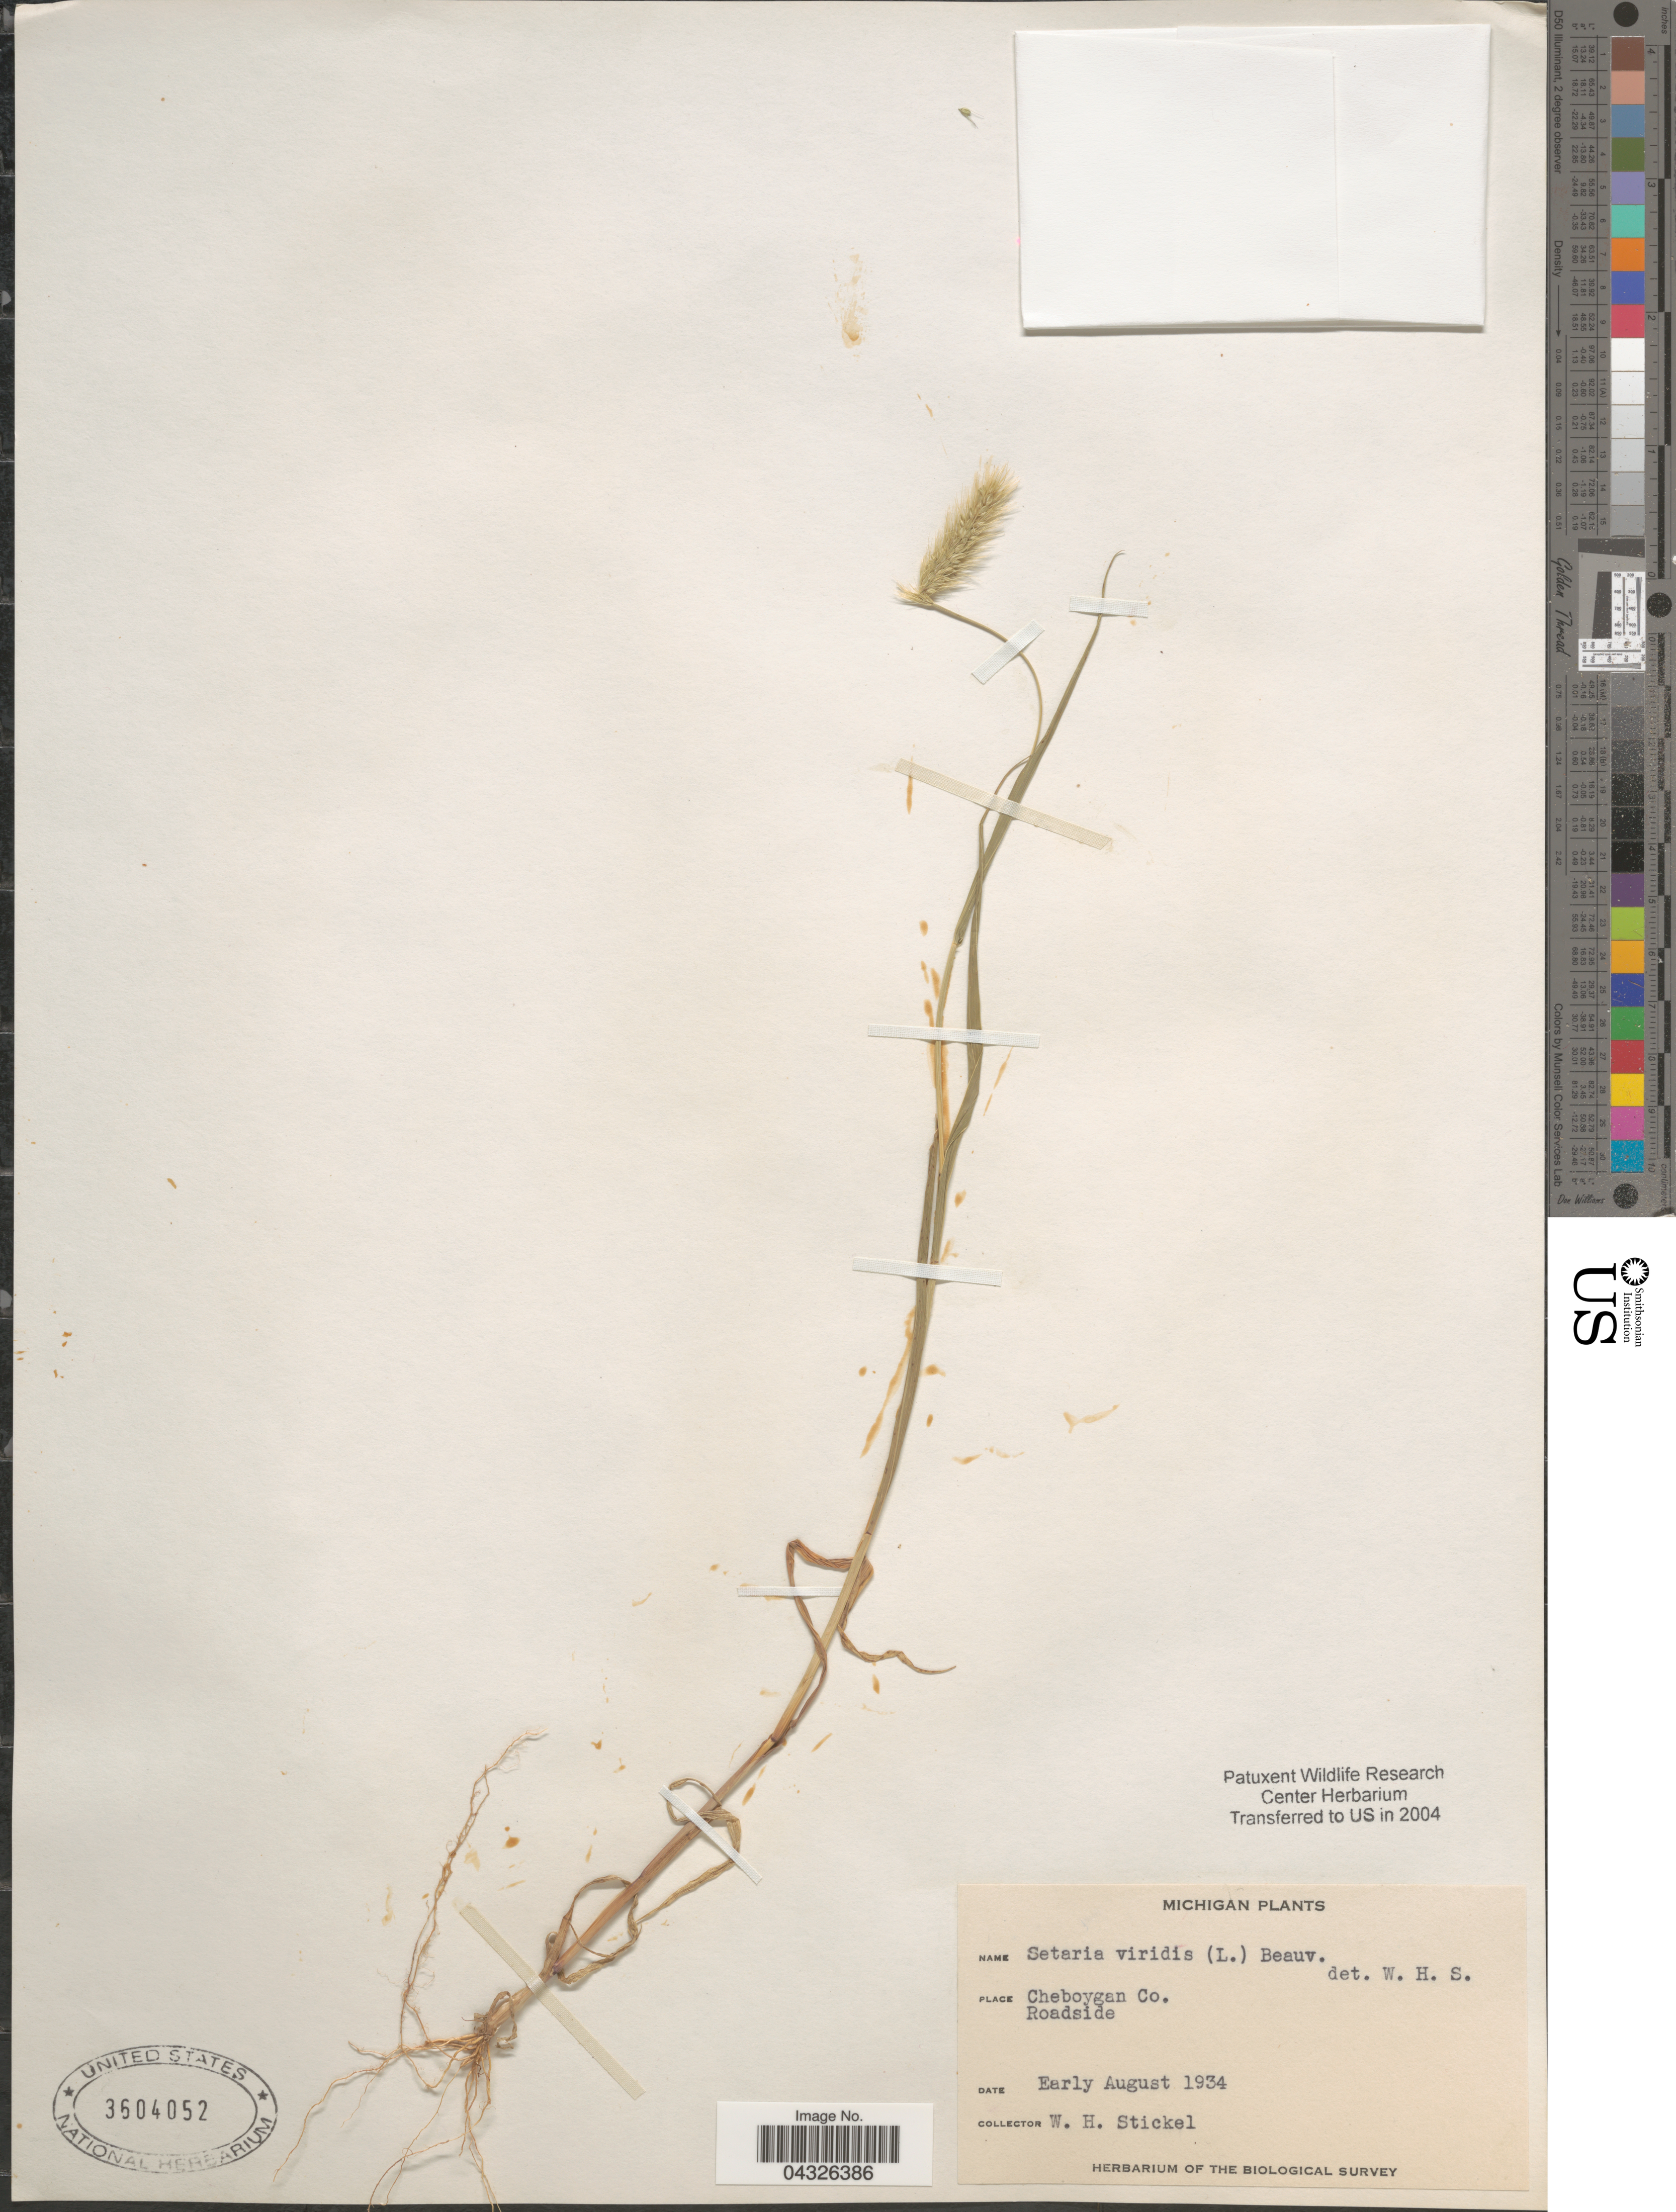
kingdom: Plantae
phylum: Tracheophyta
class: Liliopsida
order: Poales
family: Poaceae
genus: Setaria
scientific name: Setaria viridis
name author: (L.) P. Beauv.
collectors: W. Stickel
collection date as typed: Early August 1934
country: United States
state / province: Michigan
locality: Cheboygan Co. Roadside. The Biological Survey.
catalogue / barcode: US 3604052